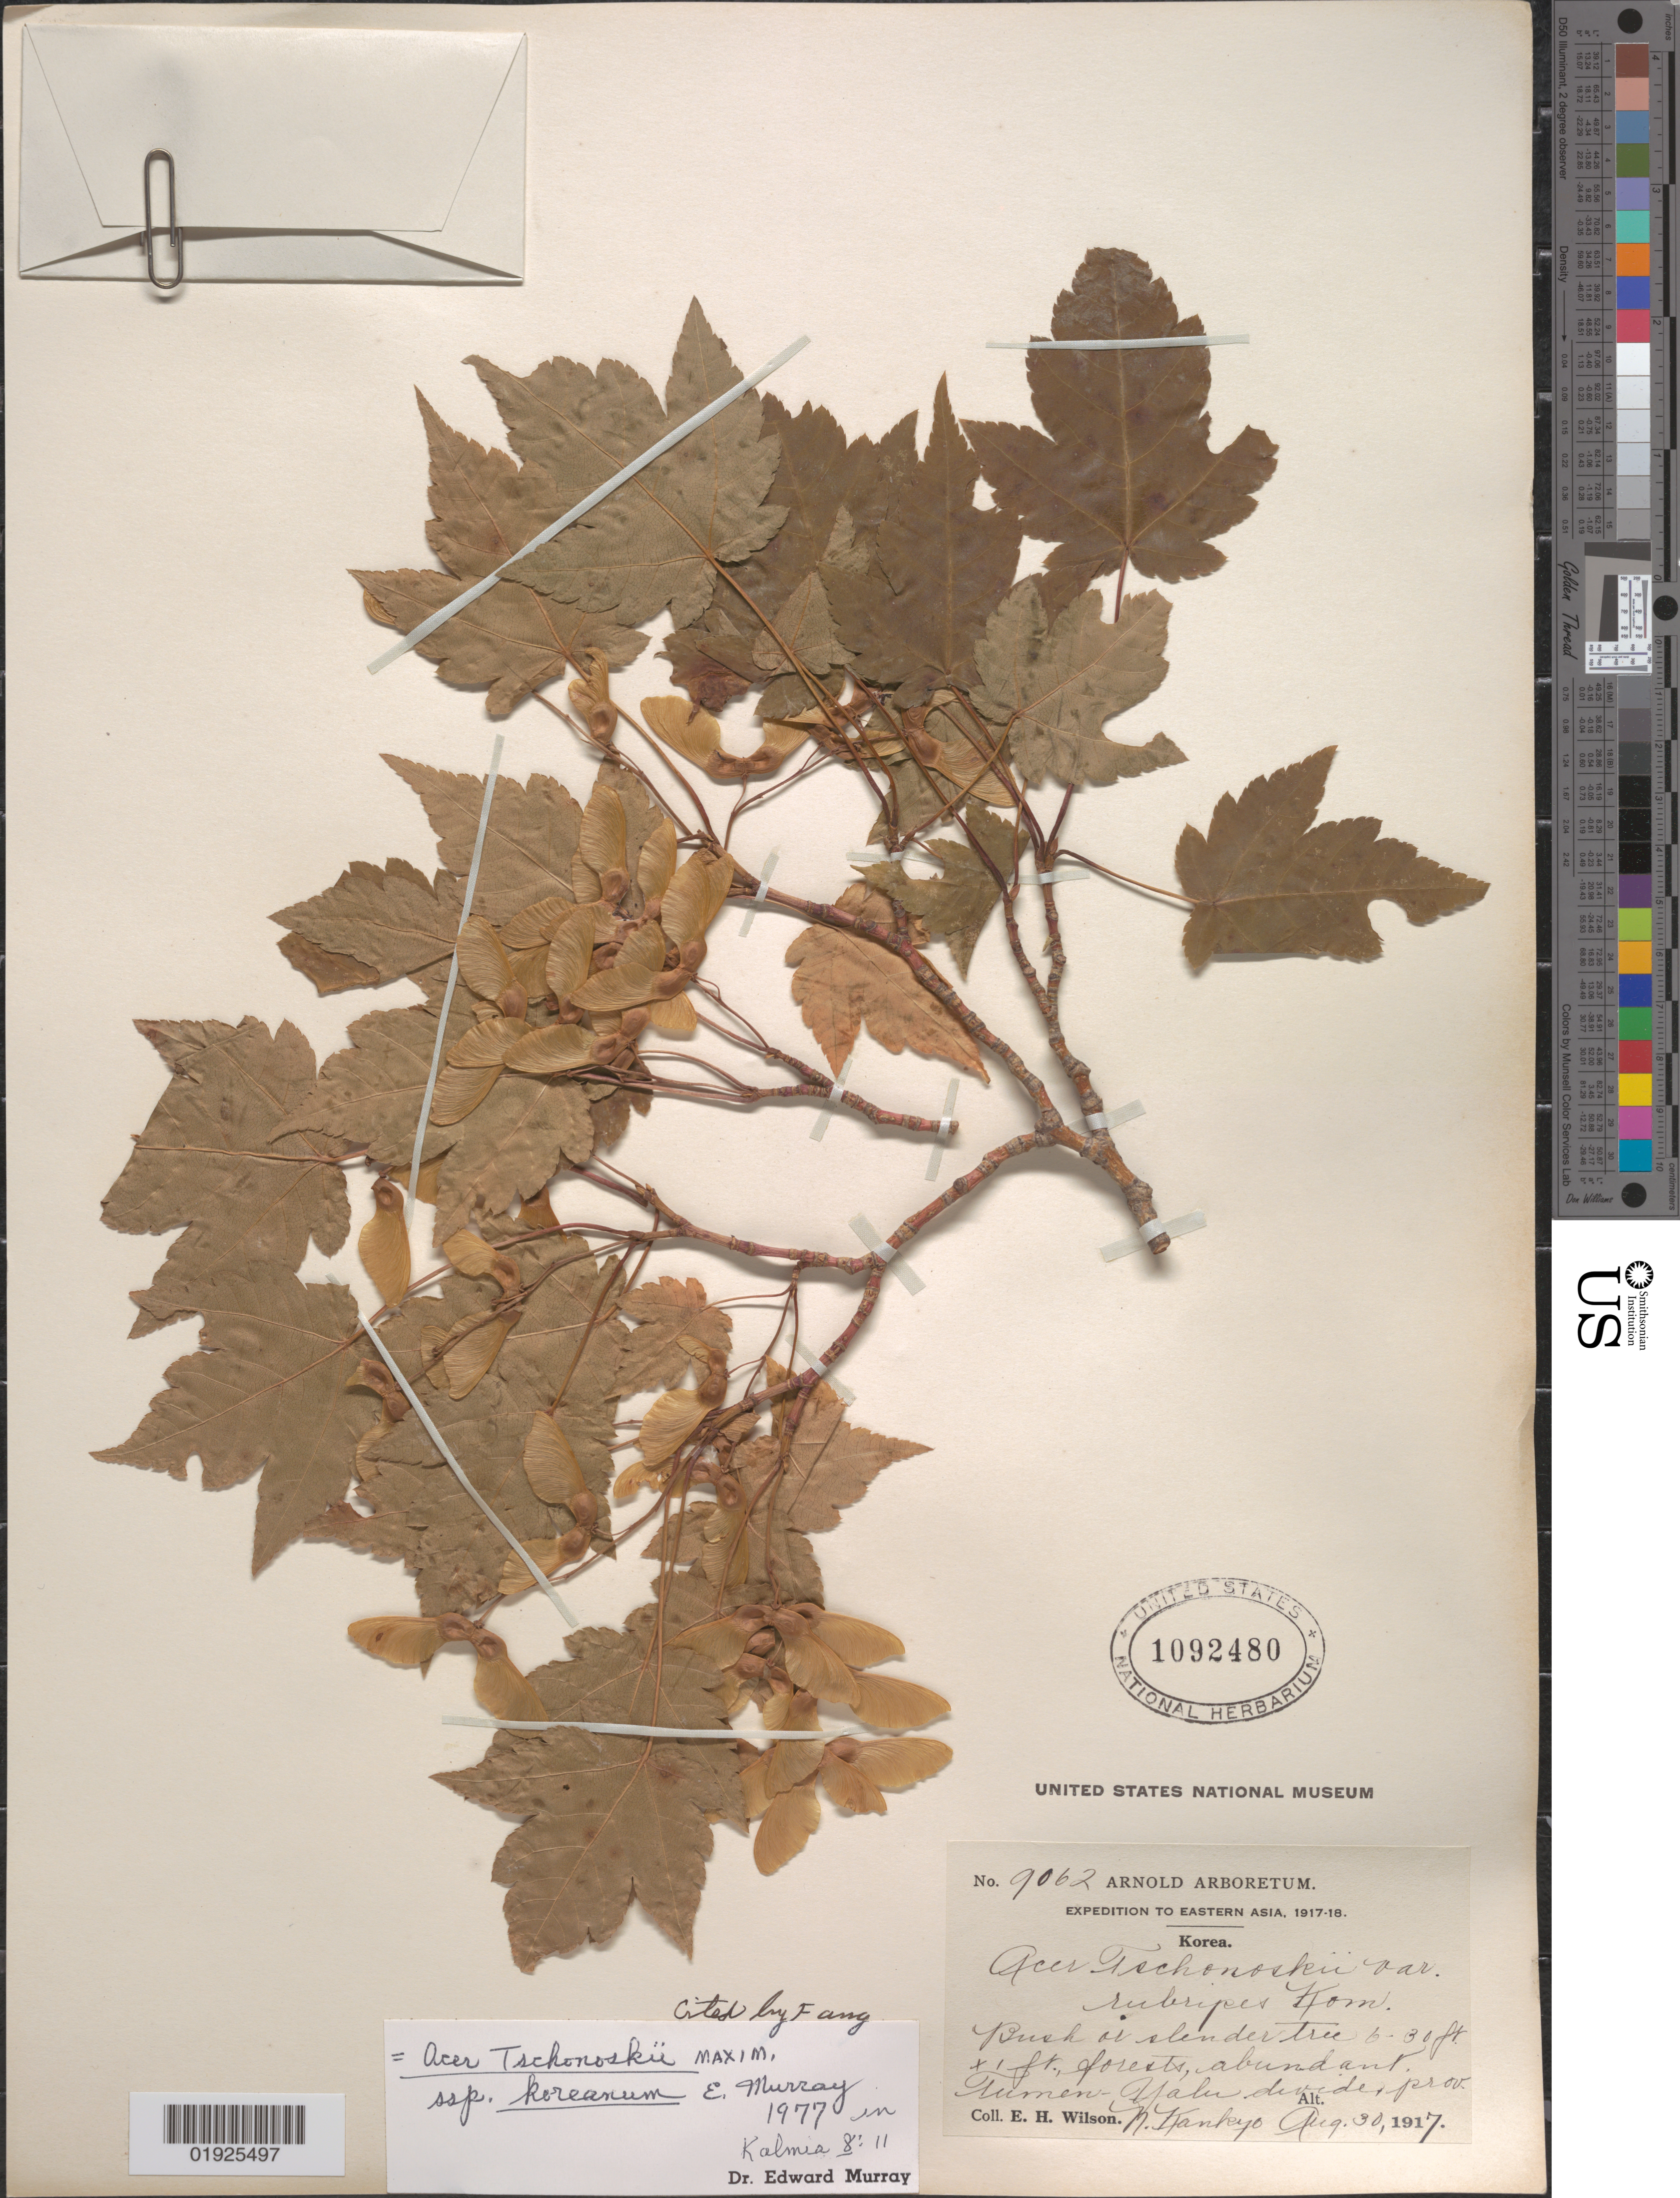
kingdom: Plantae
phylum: Tracheophyta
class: Magnoliopsida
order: Sapindales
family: Sapindaceae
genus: Acer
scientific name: Acer tschonoskii subsp. koreanum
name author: A.E. Murray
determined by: Murray, Edward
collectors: E. H. Wilson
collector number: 9062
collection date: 1917-08-30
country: North Korea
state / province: South Hamgyong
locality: N. Kankyo, Tumen-Yalu divide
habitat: Forests, abundant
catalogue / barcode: US 1092480